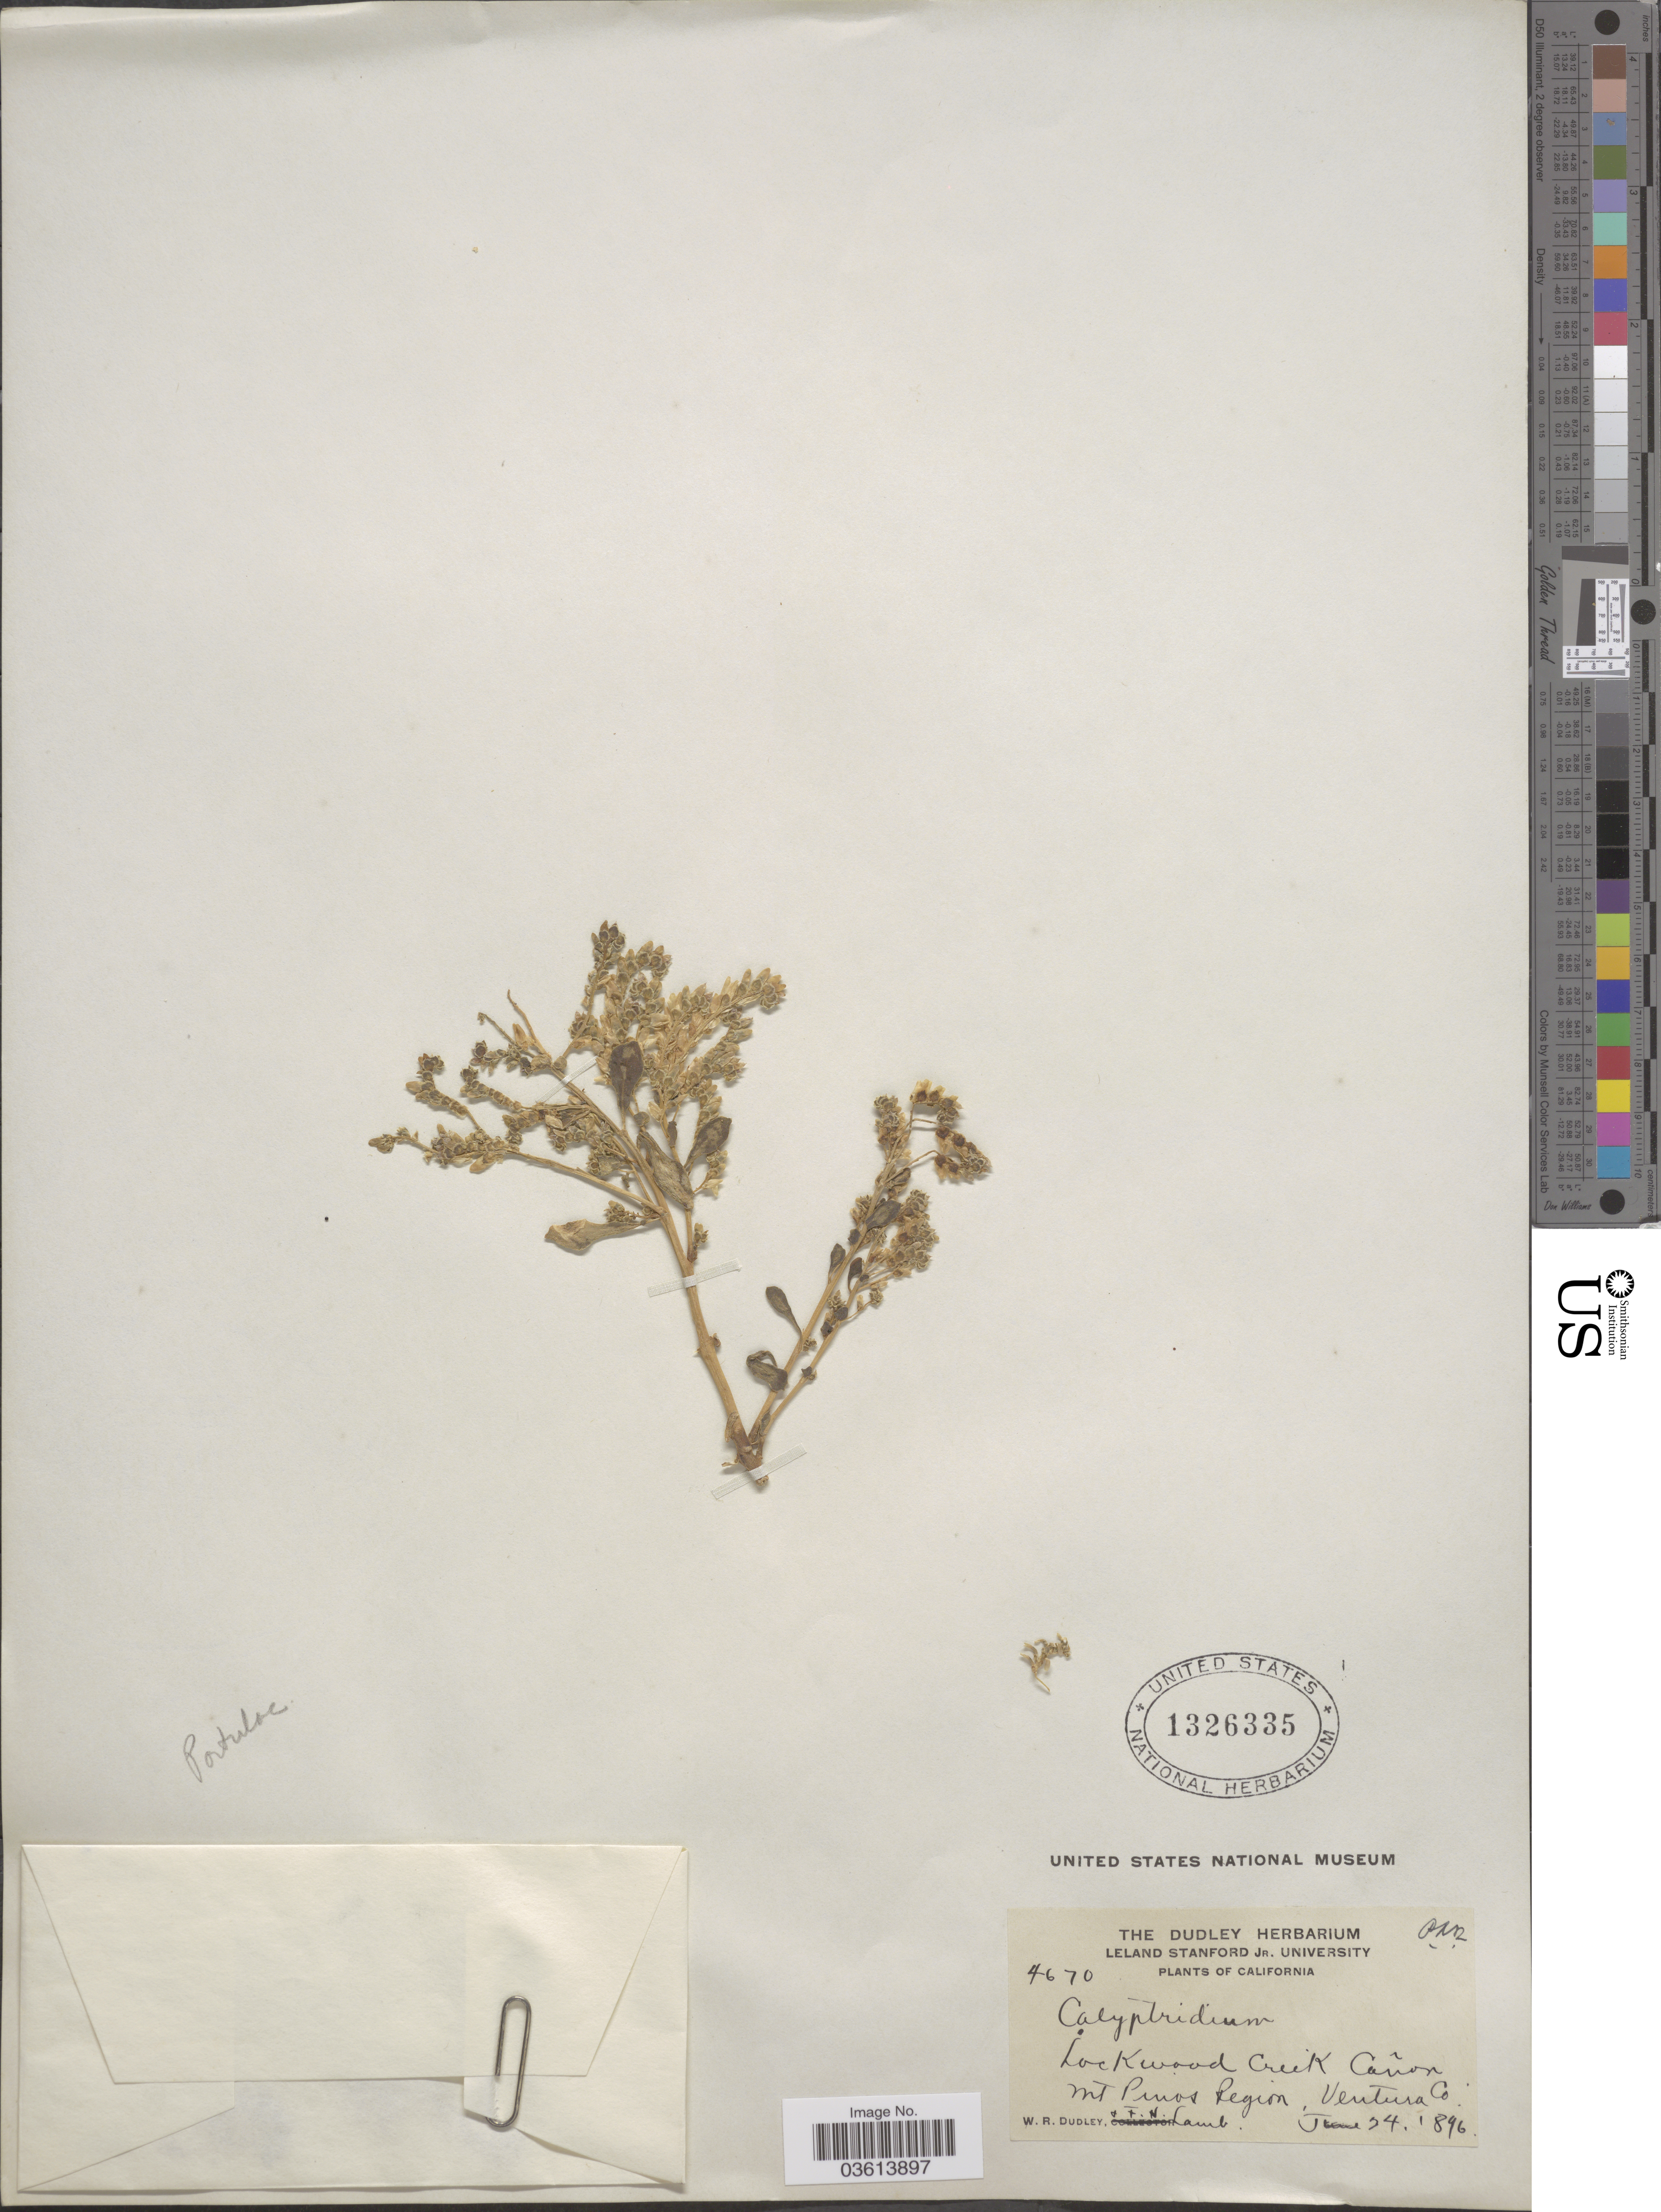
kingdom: Plantae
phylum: Tracheophyta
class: Magnoliopsida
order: Caryophyllales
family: Montiaceae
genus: Calyptridium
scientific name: Calyptridium monandrum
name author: (Nutt.) Nutt.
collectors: W. Dudley & F. H. Lamb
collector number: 4670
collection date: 1896-06-24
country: United States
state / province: California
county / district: Ventura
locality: Lockwood Creek Cañon Mt. Pinos Region, Ventura Co.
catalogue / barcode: US 1326335